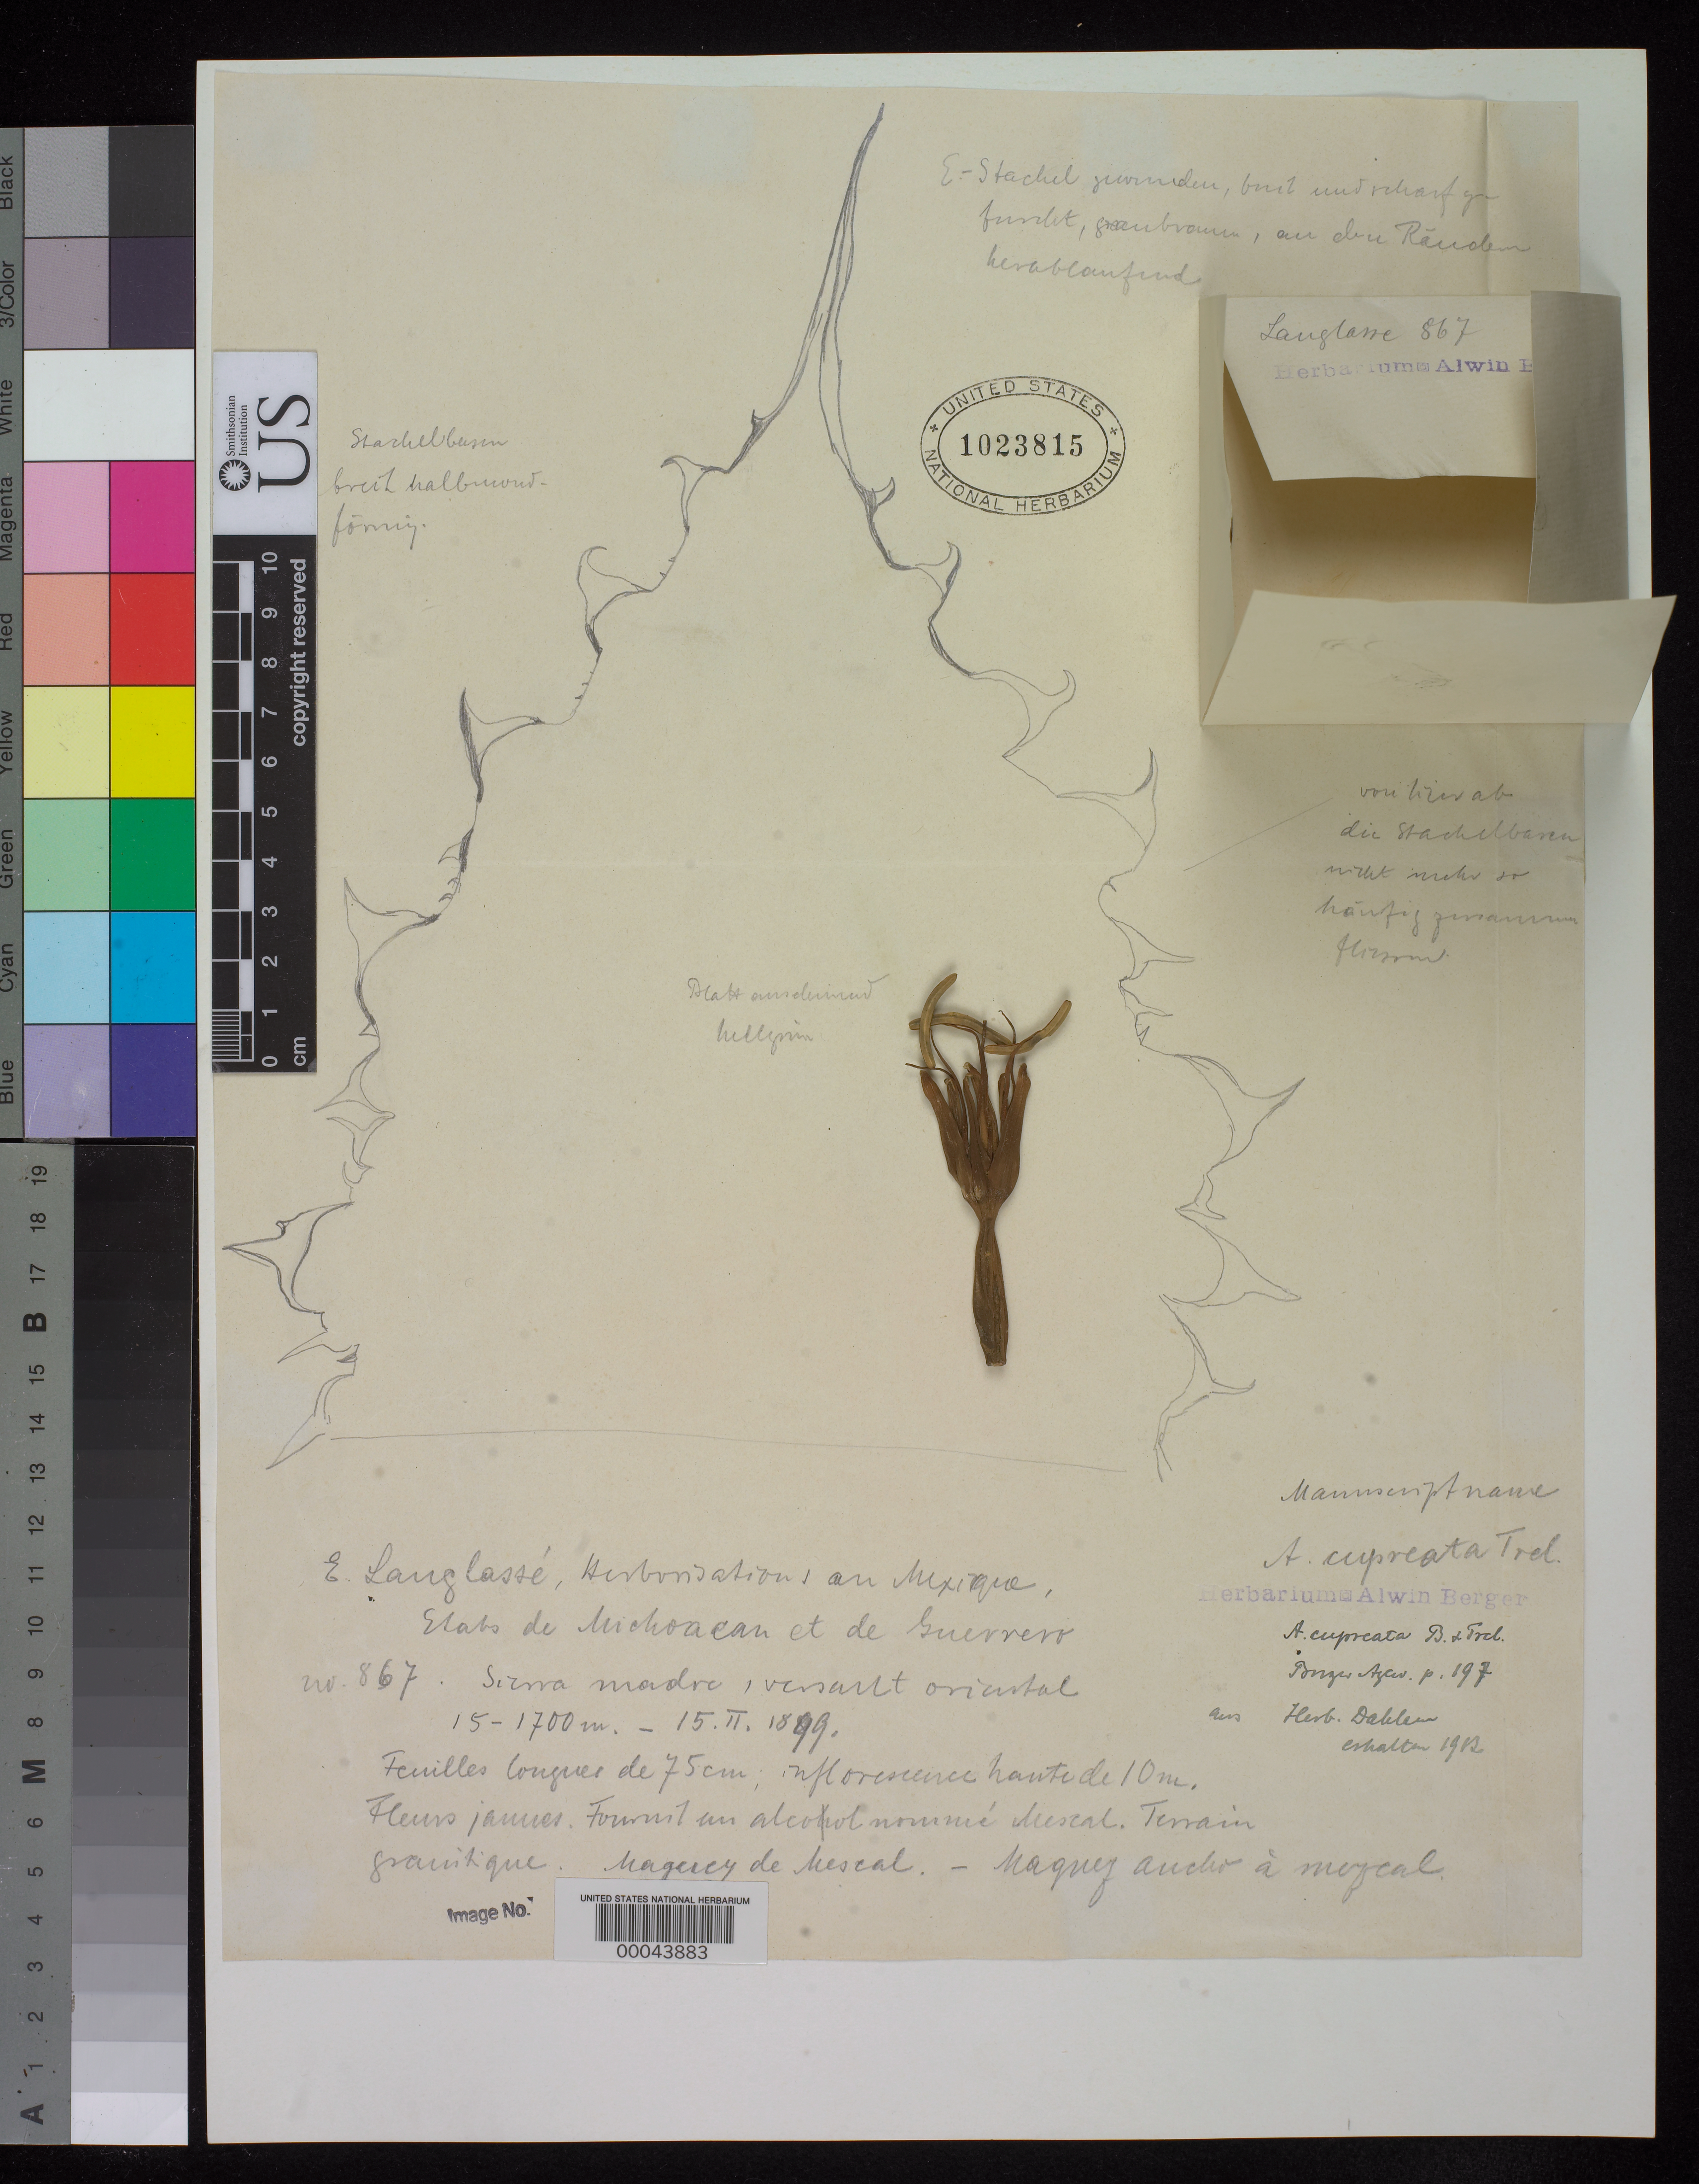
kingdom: Plantae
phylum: Tracheophyta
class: Liliopsida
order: Asparagales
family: Asparagaceae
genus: Agave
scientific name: Agave cupreata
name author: Trel. & A. Berger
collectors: ex herb. A. Berger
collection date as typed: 1913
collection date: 1913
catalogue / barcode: US 1023815